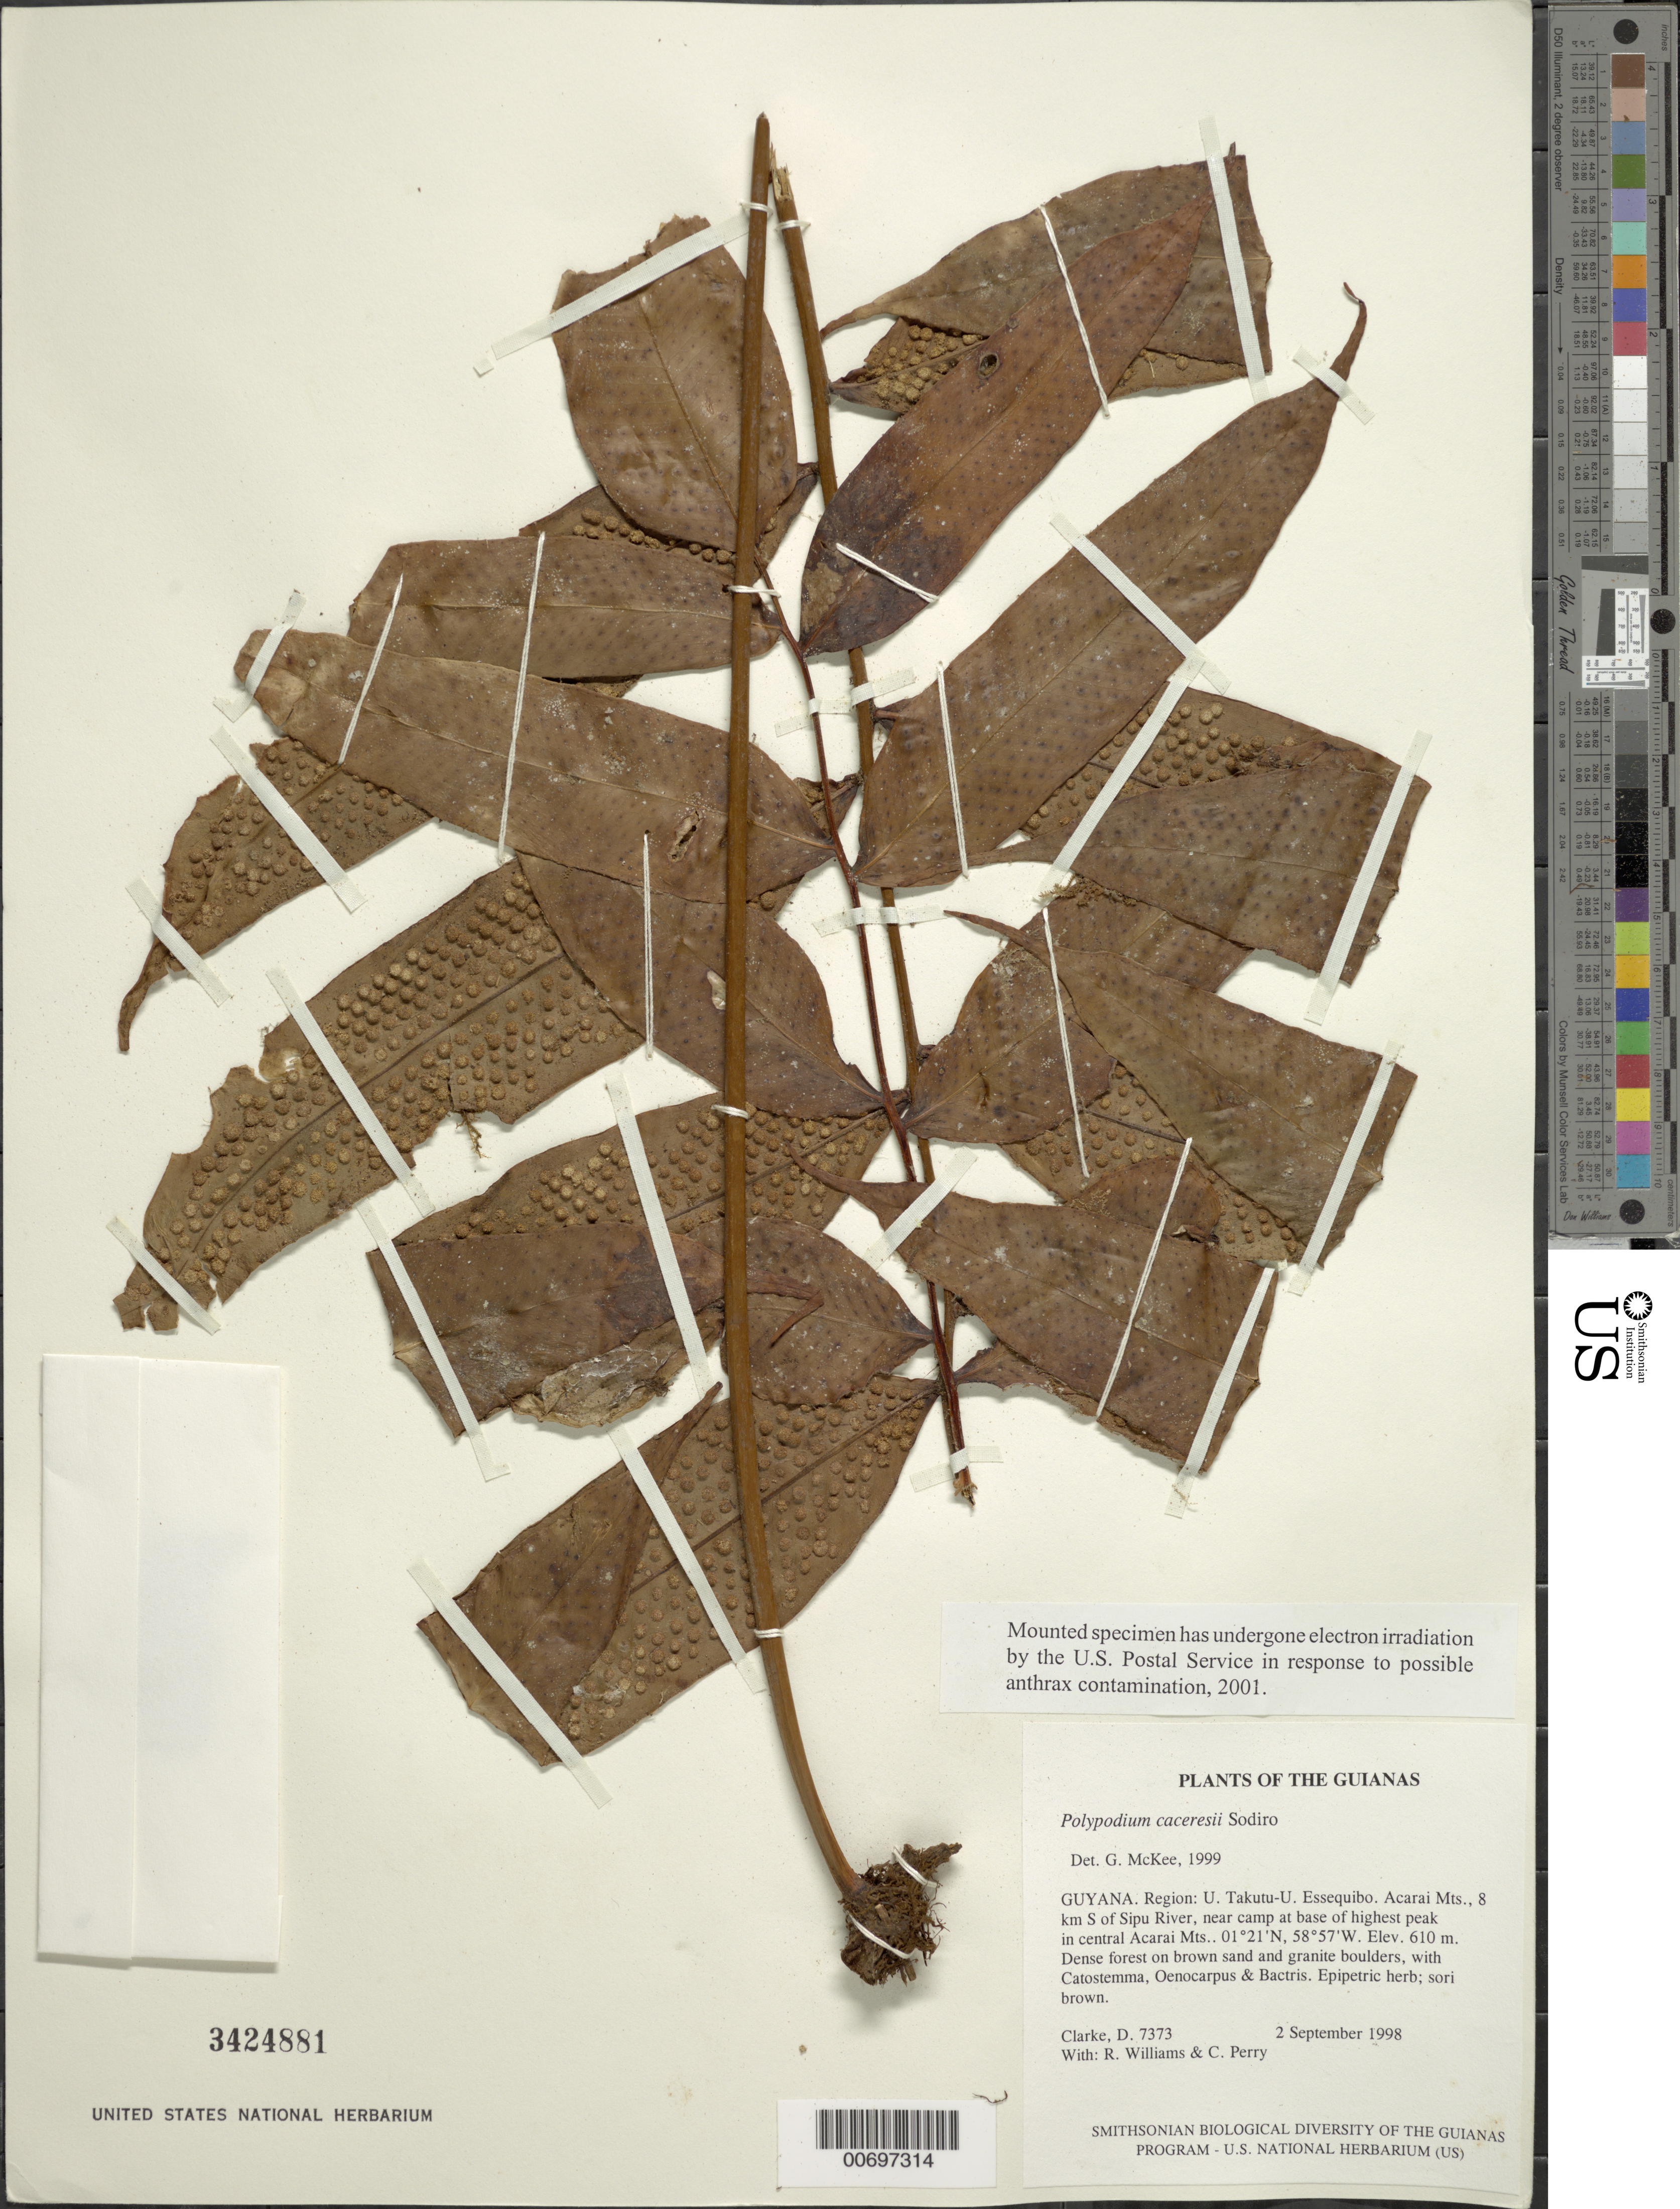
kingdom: Plantae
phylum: Tracheophyta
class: Polypodiopsida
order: Polypodiales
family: Polypodiaceae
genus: Serpocaulon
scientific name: Serpocaulon caceresii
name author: A.R. Sm.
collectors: H. D. Clarke, R. Williams & C. Perry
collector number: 7373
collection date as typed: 2 September 1998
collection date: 1998-09-02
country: Guyana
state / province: U. Takutu-U. Essequibo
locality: Acarai Mts., 8 km S of Sipu River, near camp at base of highest peak in central Acarai Mts.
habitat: Dense forest on brown sand and granite boulders, with Catostemma, Oenocarpus & Bactris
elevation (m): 610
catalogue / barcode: US 3424881